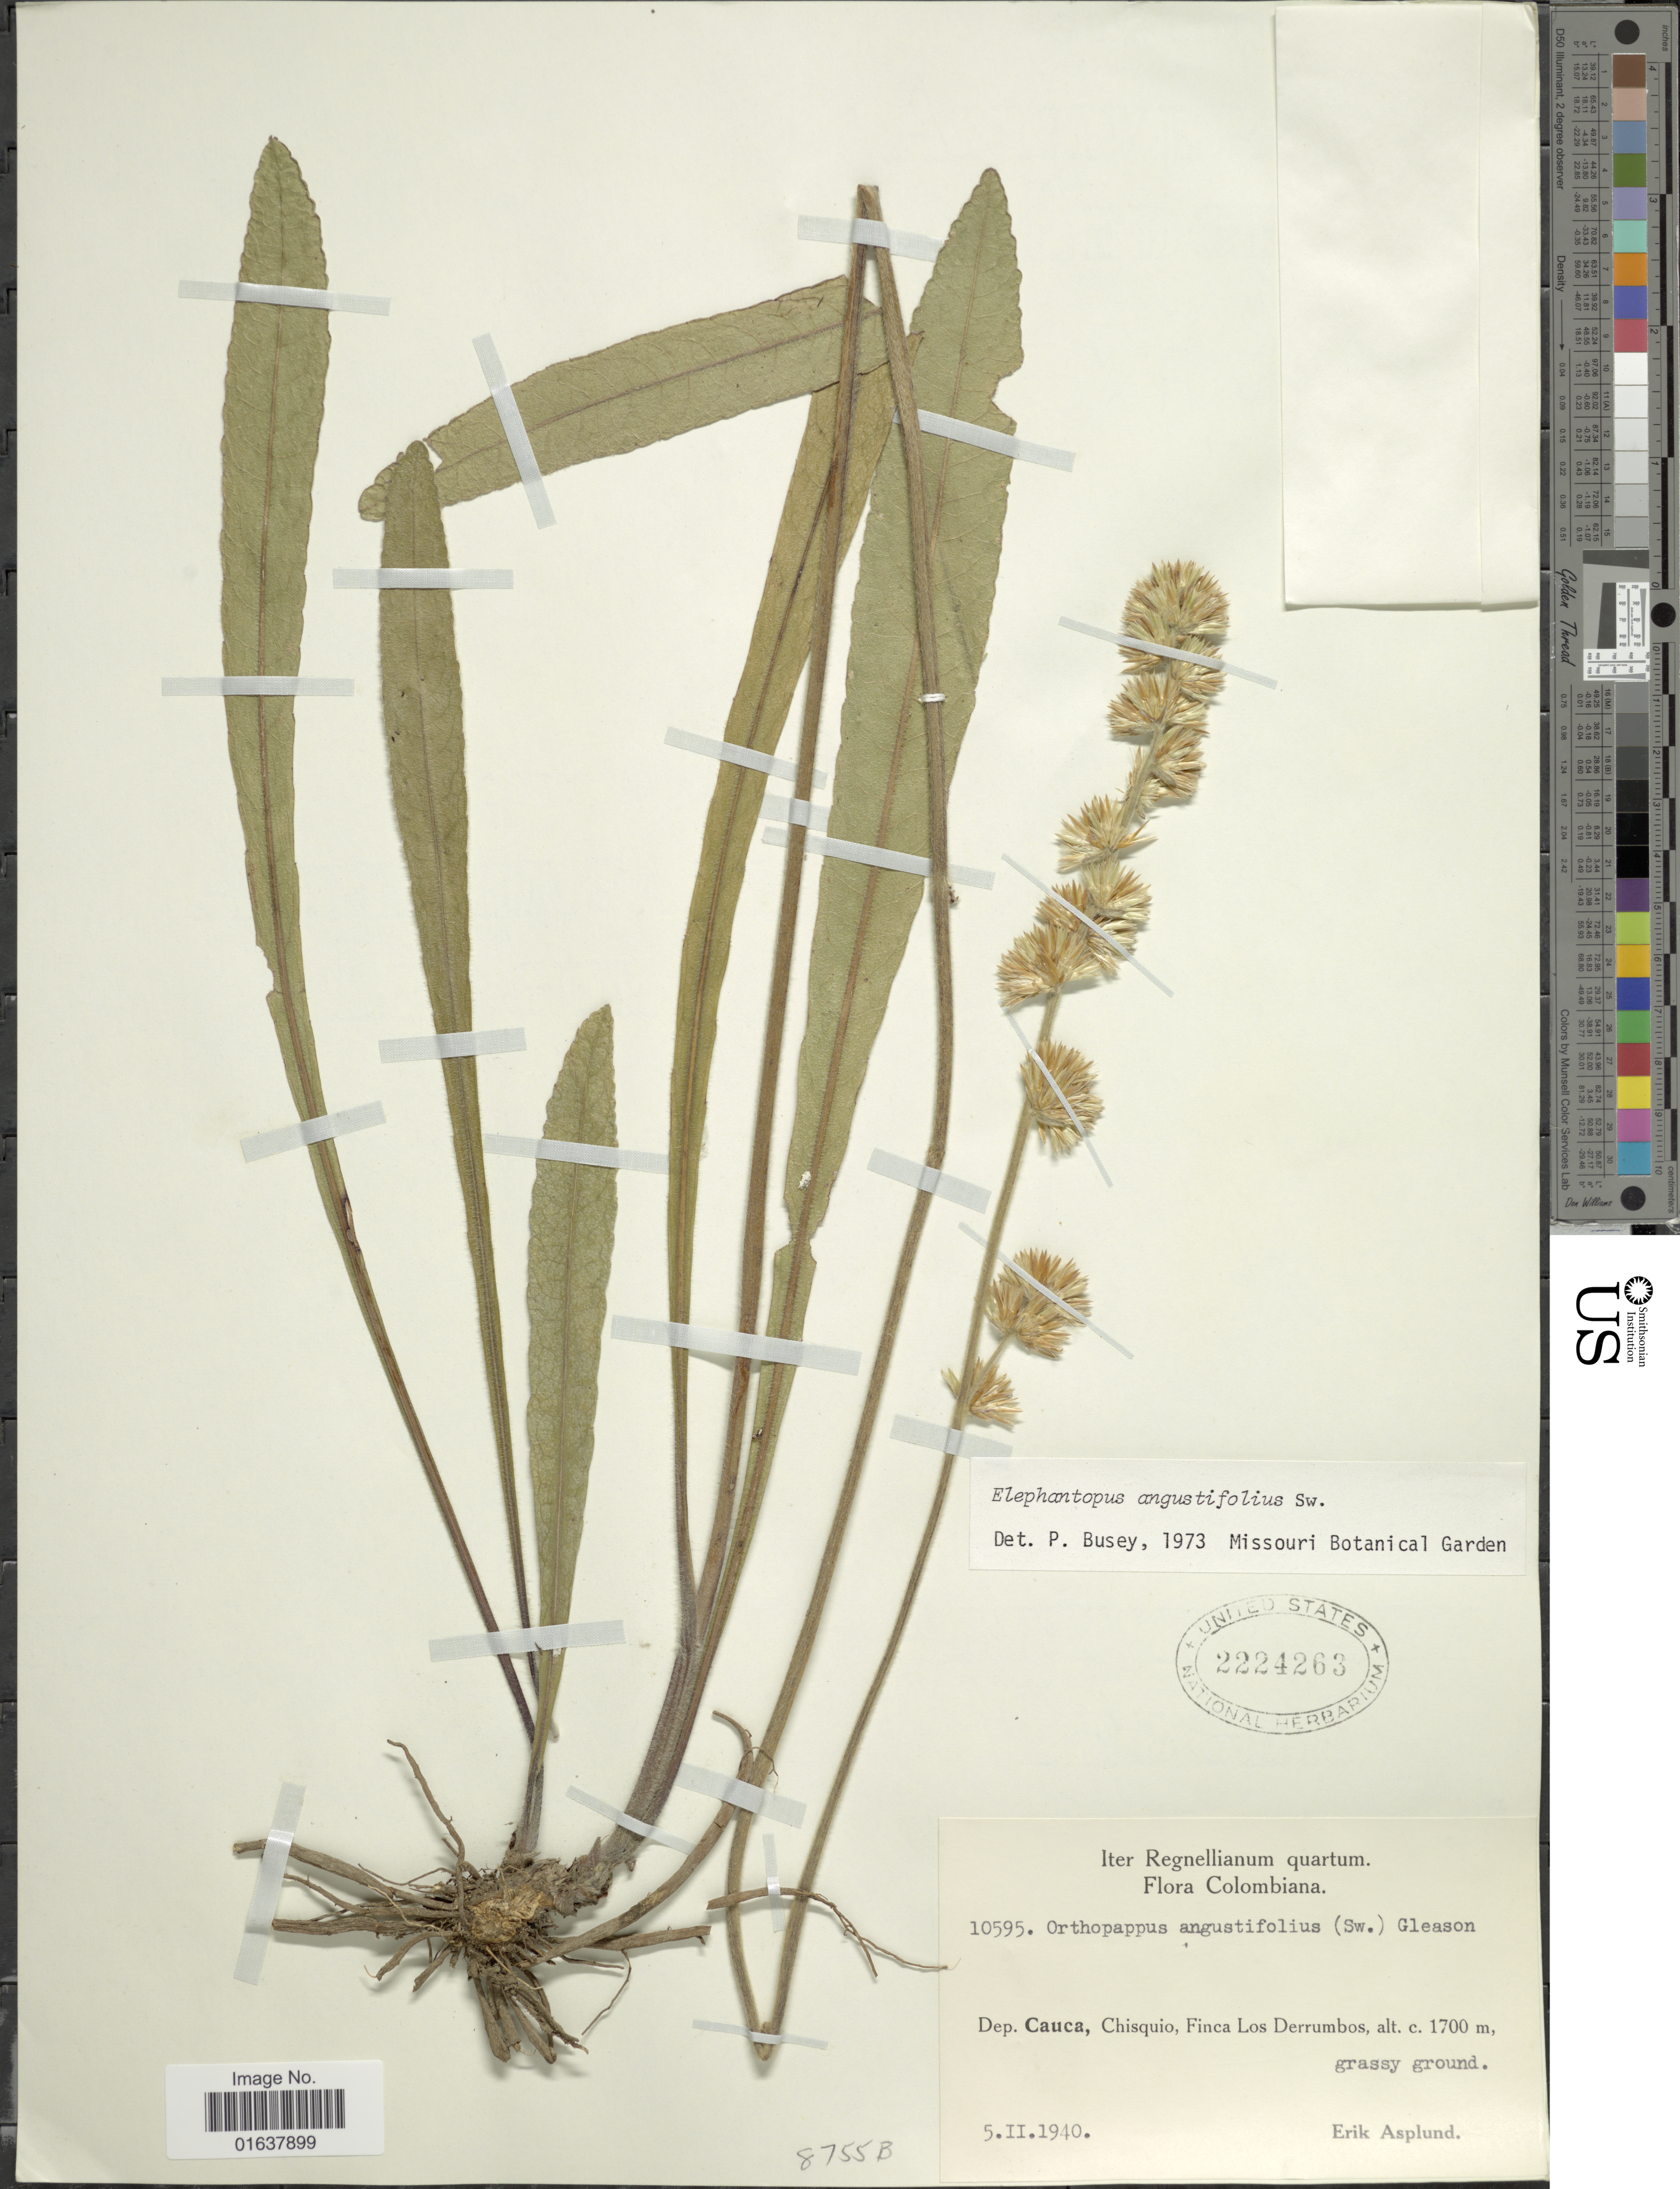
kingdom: Plantae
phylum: Tracheophyta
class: Magnoliopsida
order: Asterales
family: Asteraceae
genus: Orthopappus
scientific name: Orthopappus angustifolius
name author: (Sw.) Gleason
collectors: E. Asplund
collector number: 10595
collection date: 1940-02-05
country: Colombia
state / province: Cauca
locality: Dep. Cauca. Chisquio, Finca Los Derrumbos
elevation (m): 1700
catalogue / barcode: US 2224263